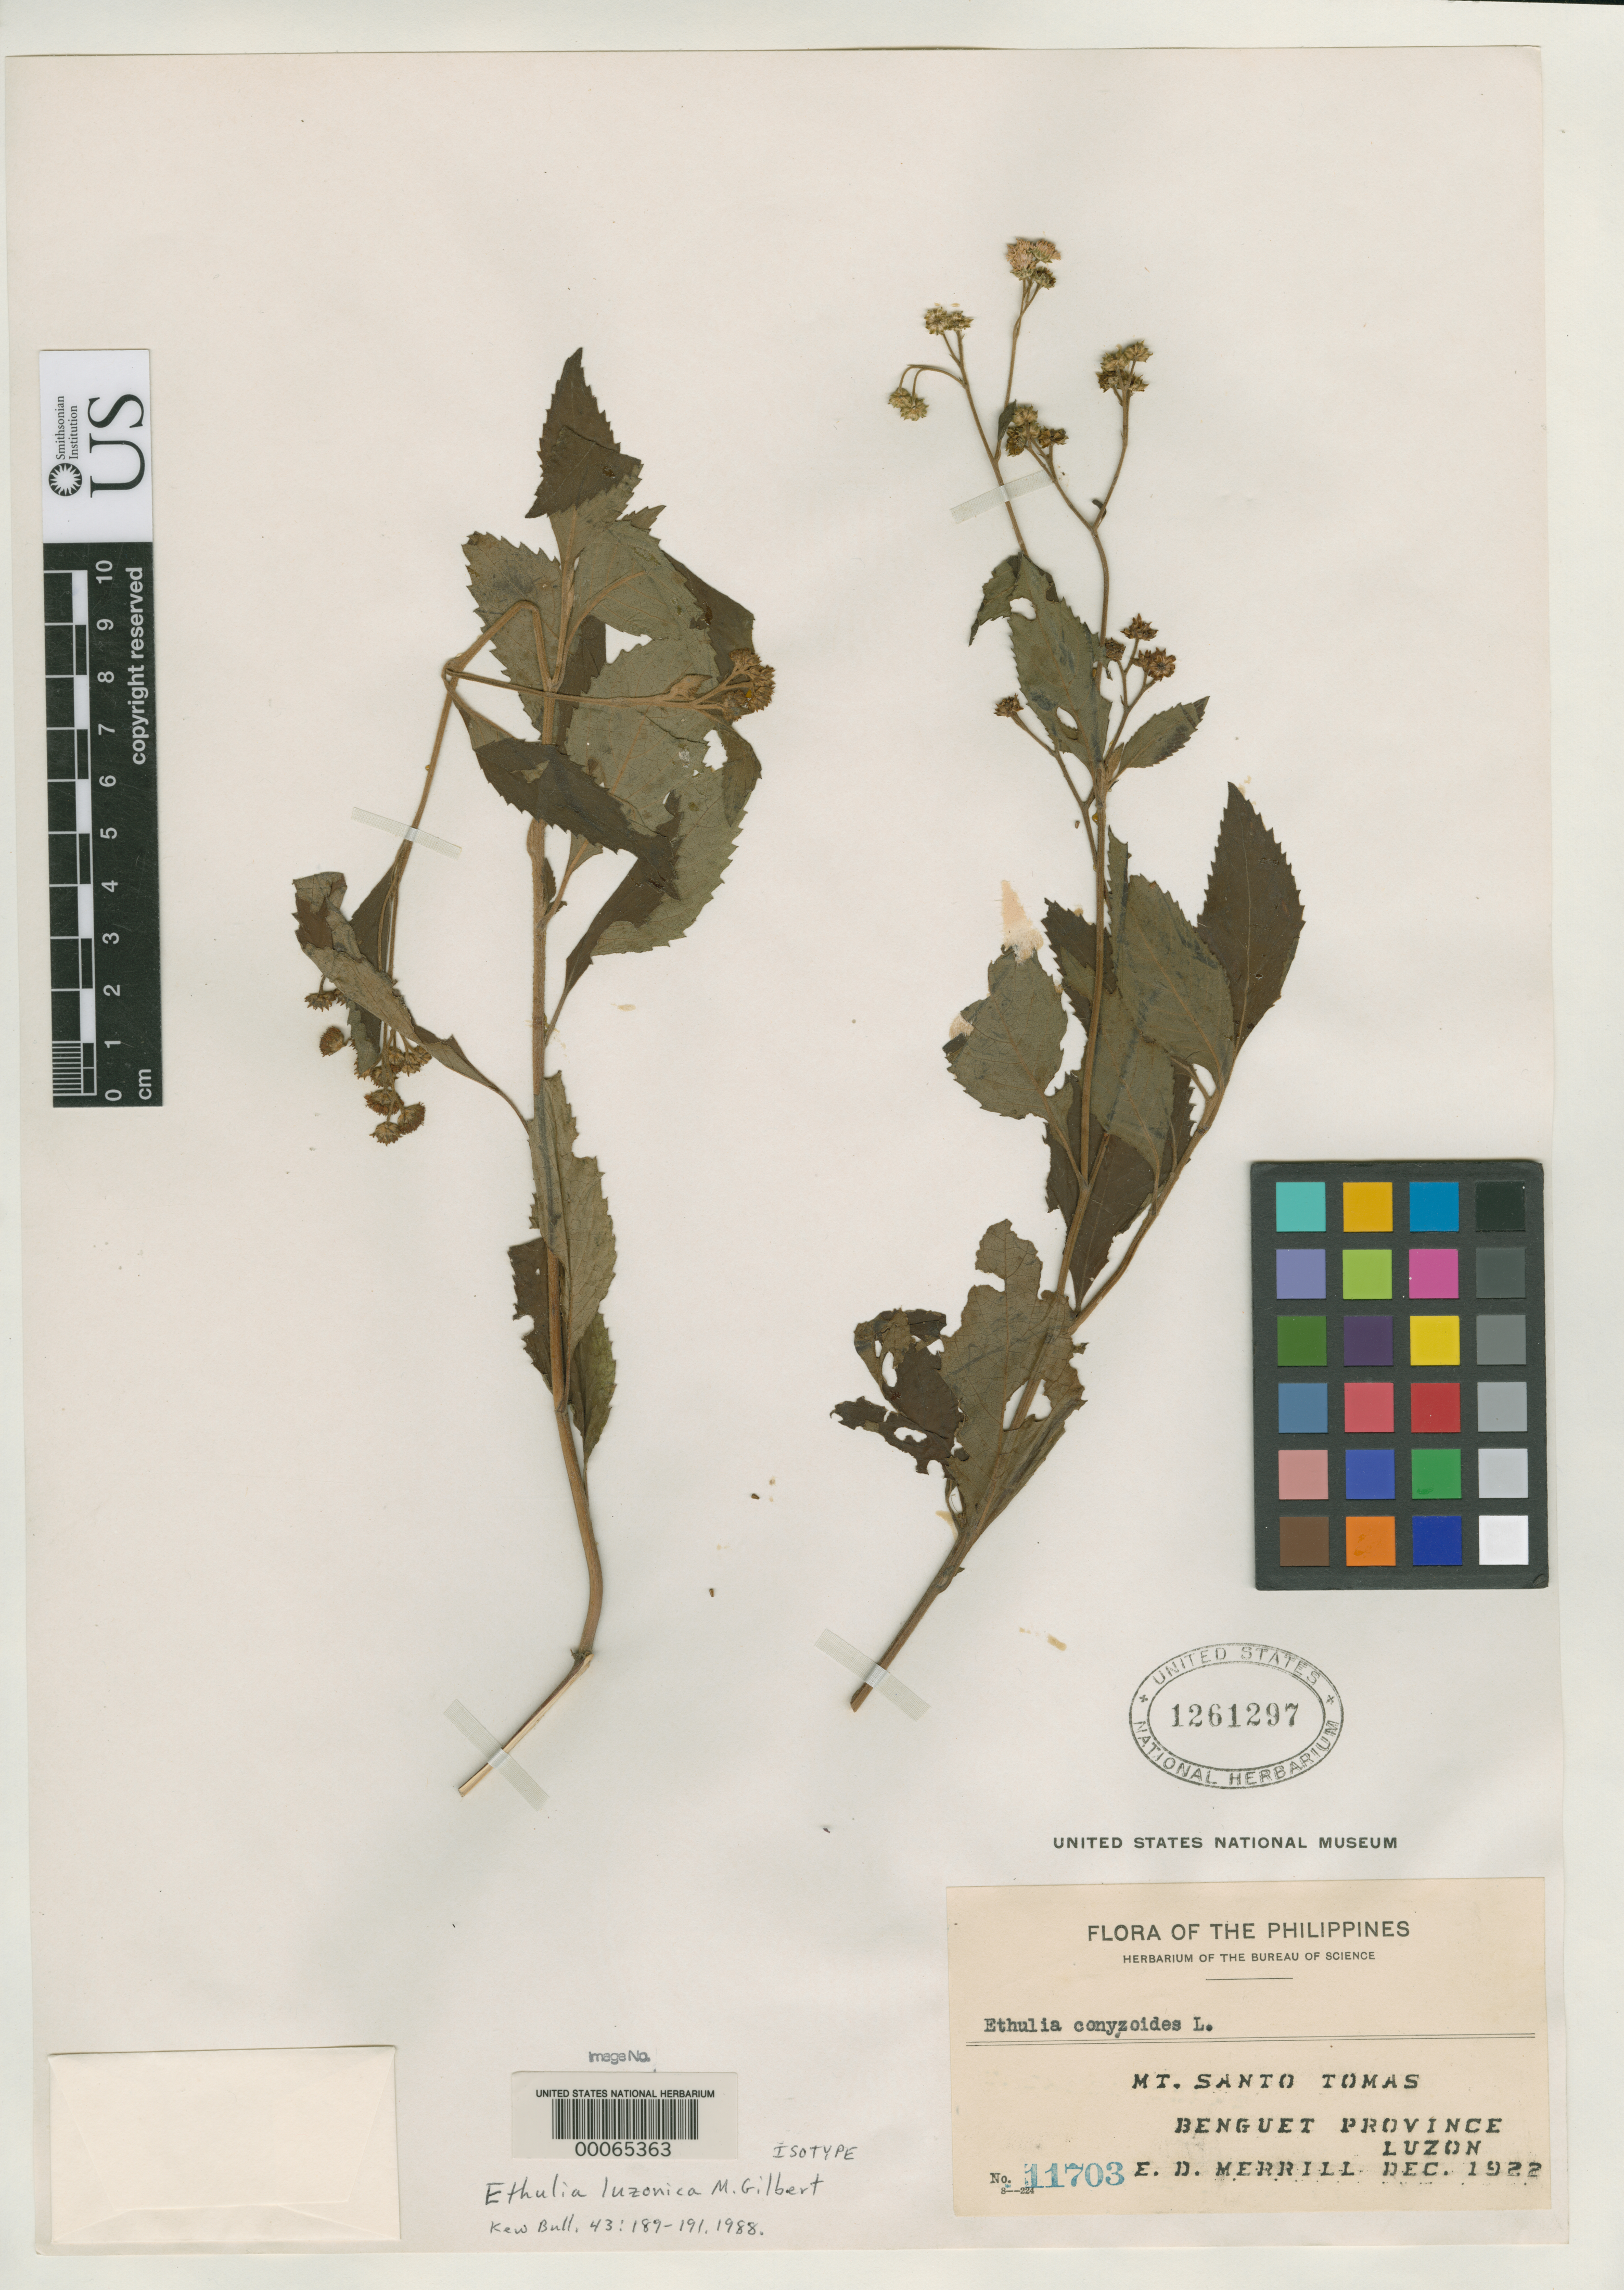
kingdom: Plantae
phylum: Tracheophyta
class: Magnoliopsida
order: Asterales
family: Asteraceae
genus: Ethulia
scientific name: Ethulia luzonica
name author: M.G. Gilbert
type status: Isotype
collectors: E. D. Merrill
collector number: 11703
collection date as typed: Dec 1922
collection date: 1922-12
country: Philippines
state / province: Cordillera (Administrative Region)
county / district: Benguet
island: Luzon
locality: Mt. Santos Tomas.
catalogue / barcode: US 1261297